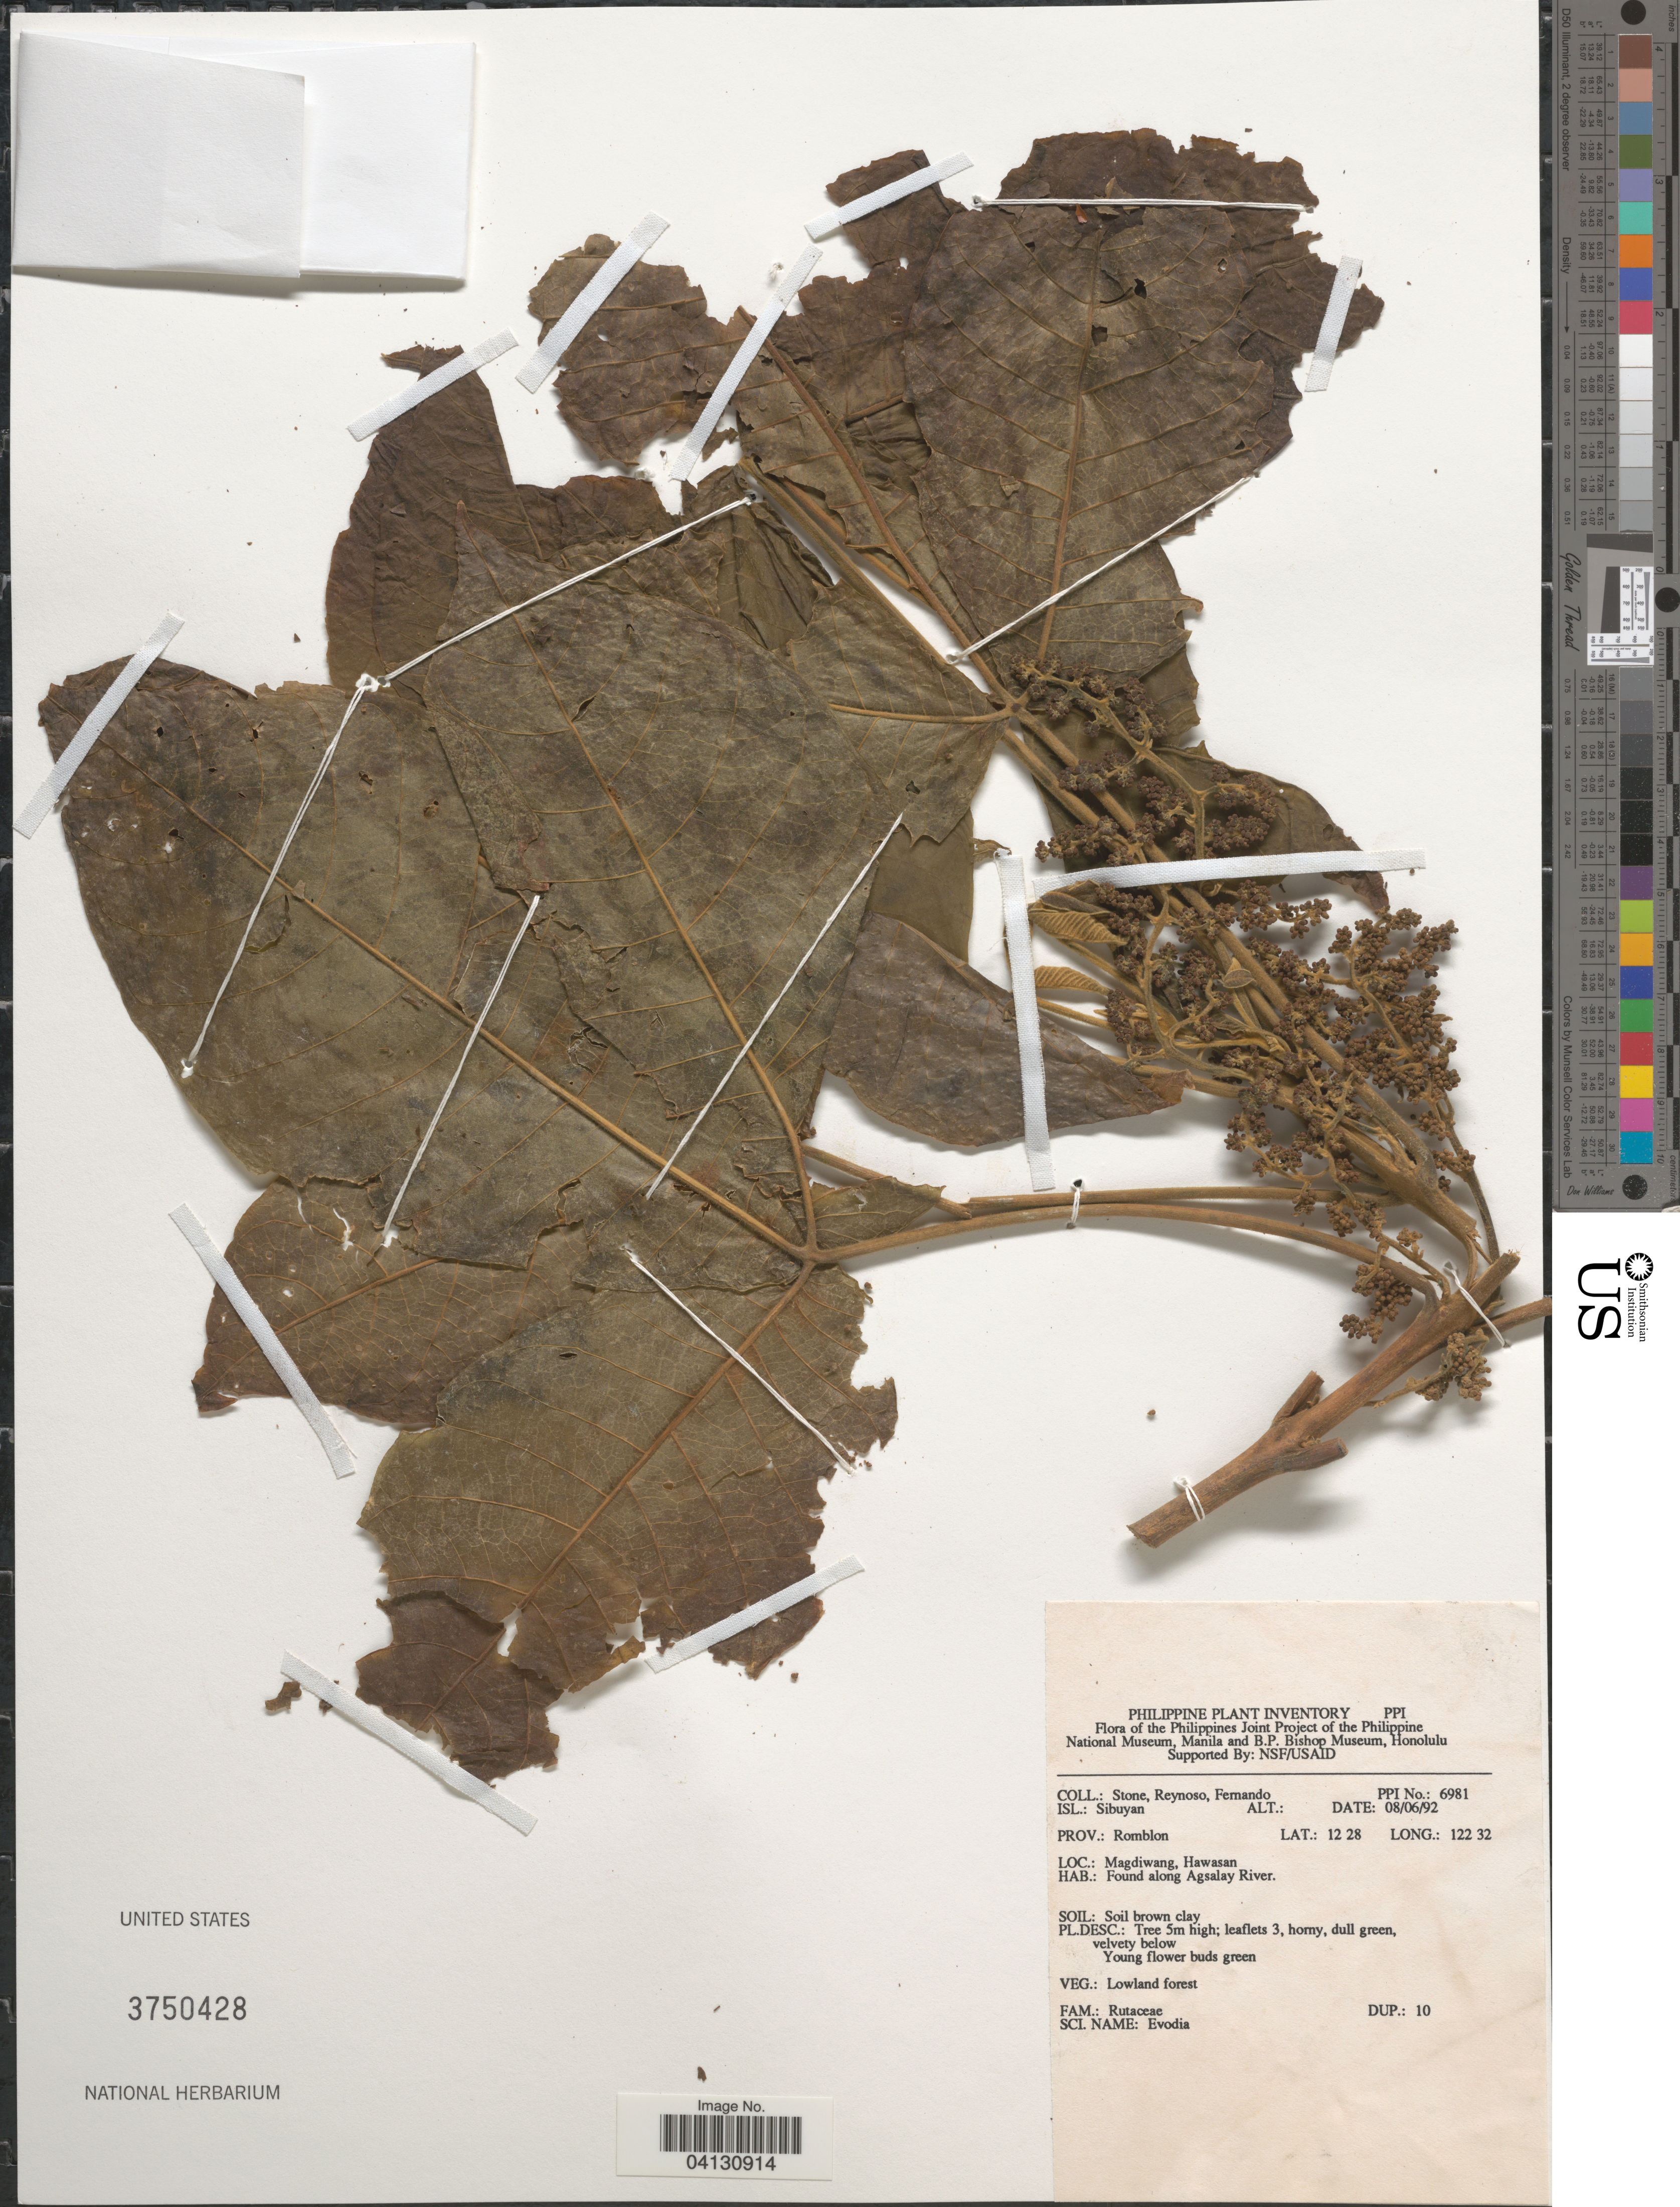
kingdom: Plantae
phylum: Tracheophyta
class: Magnoliopsida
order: Sapindales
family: Rutaceae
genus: Melicope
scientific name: Melicope sp.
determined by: Strong, Mark T., (BOT), Smithsonian Institution - National Museum of Natural History (UNITED STATES)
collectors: -. Stone, E. Reynoso & -- Fernando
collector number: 6981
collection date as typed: Transcribed d/m/y: 8/6/92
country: Philippines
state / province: Western Visayas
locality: Isl.: Sibuyan. Prov.: Romblon. Magdiwang, Barrio Hawasan. Found along Agsalay River.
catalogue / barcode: US 3750428